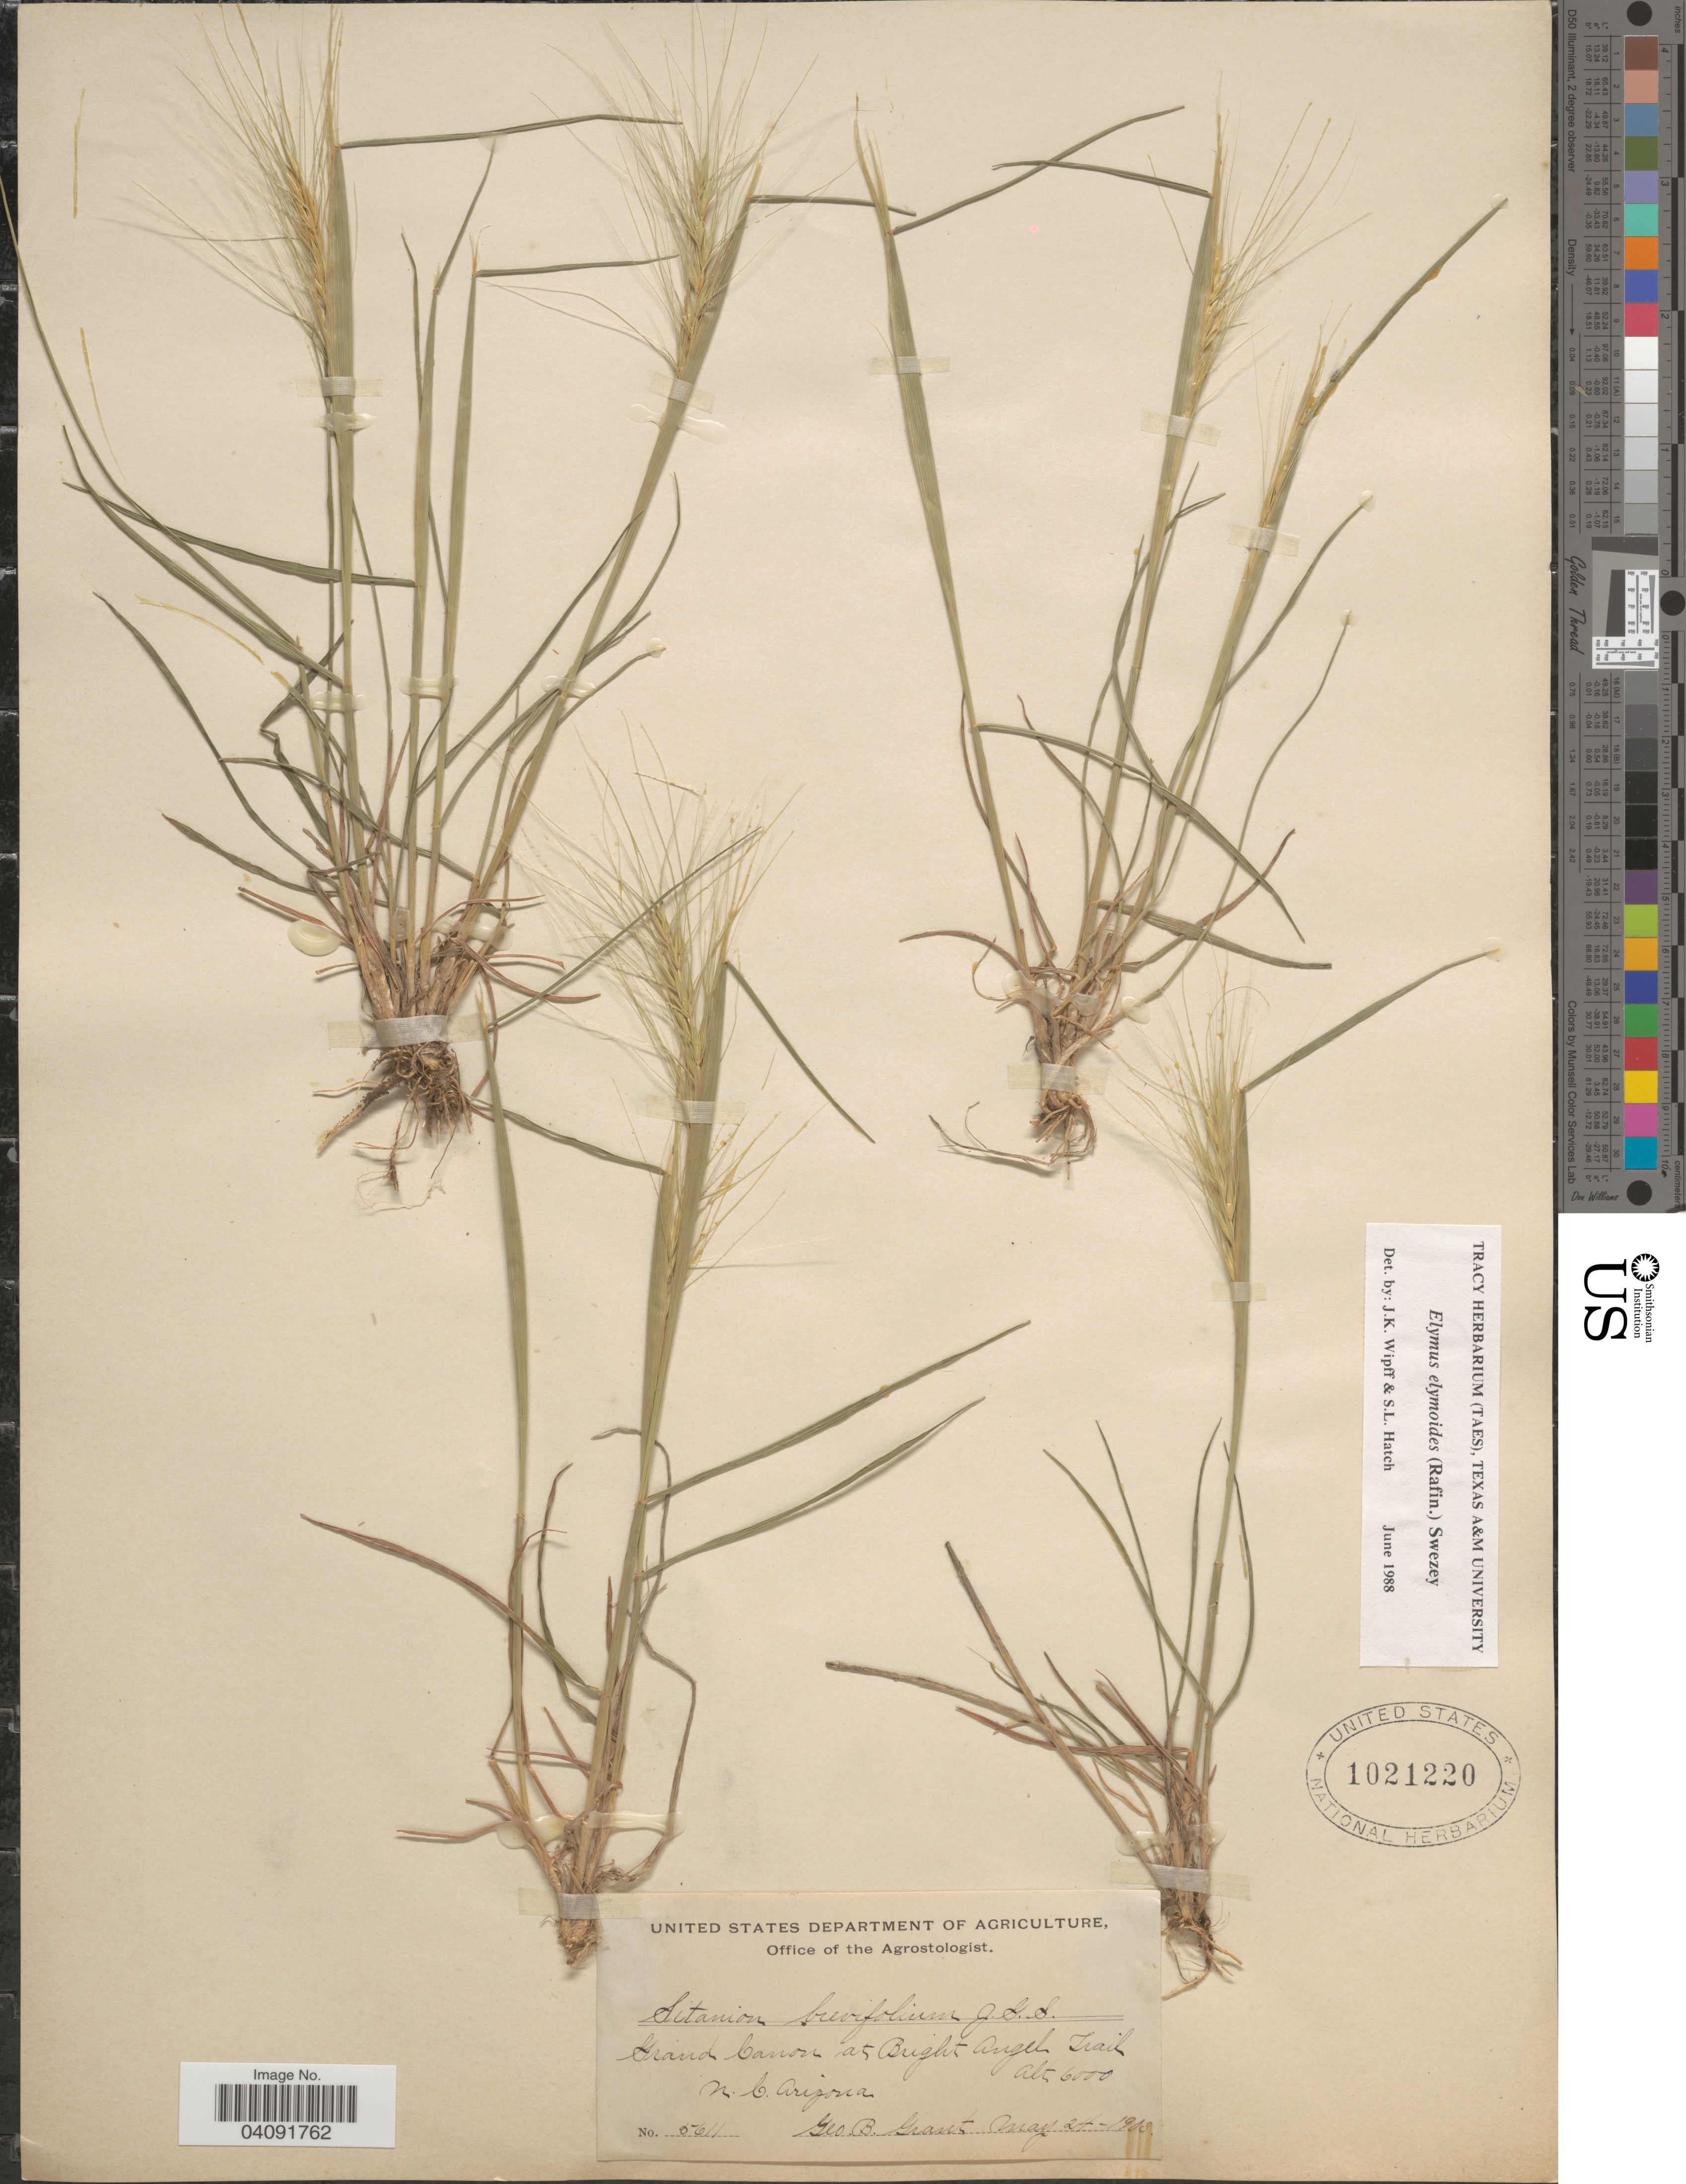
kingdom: Plantae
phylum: Tracheophyta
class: Liliopsida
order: Poales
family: Poaceae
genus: Elymus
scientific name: Elymus elymoides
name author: (Raf.) Swezey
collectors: G. Grant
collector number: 5611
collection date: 1903-05-24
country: United States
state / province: Arizona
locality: Grand Canon at Bright Angel Trail. N. C. Arizona.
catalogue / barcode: US 1021220